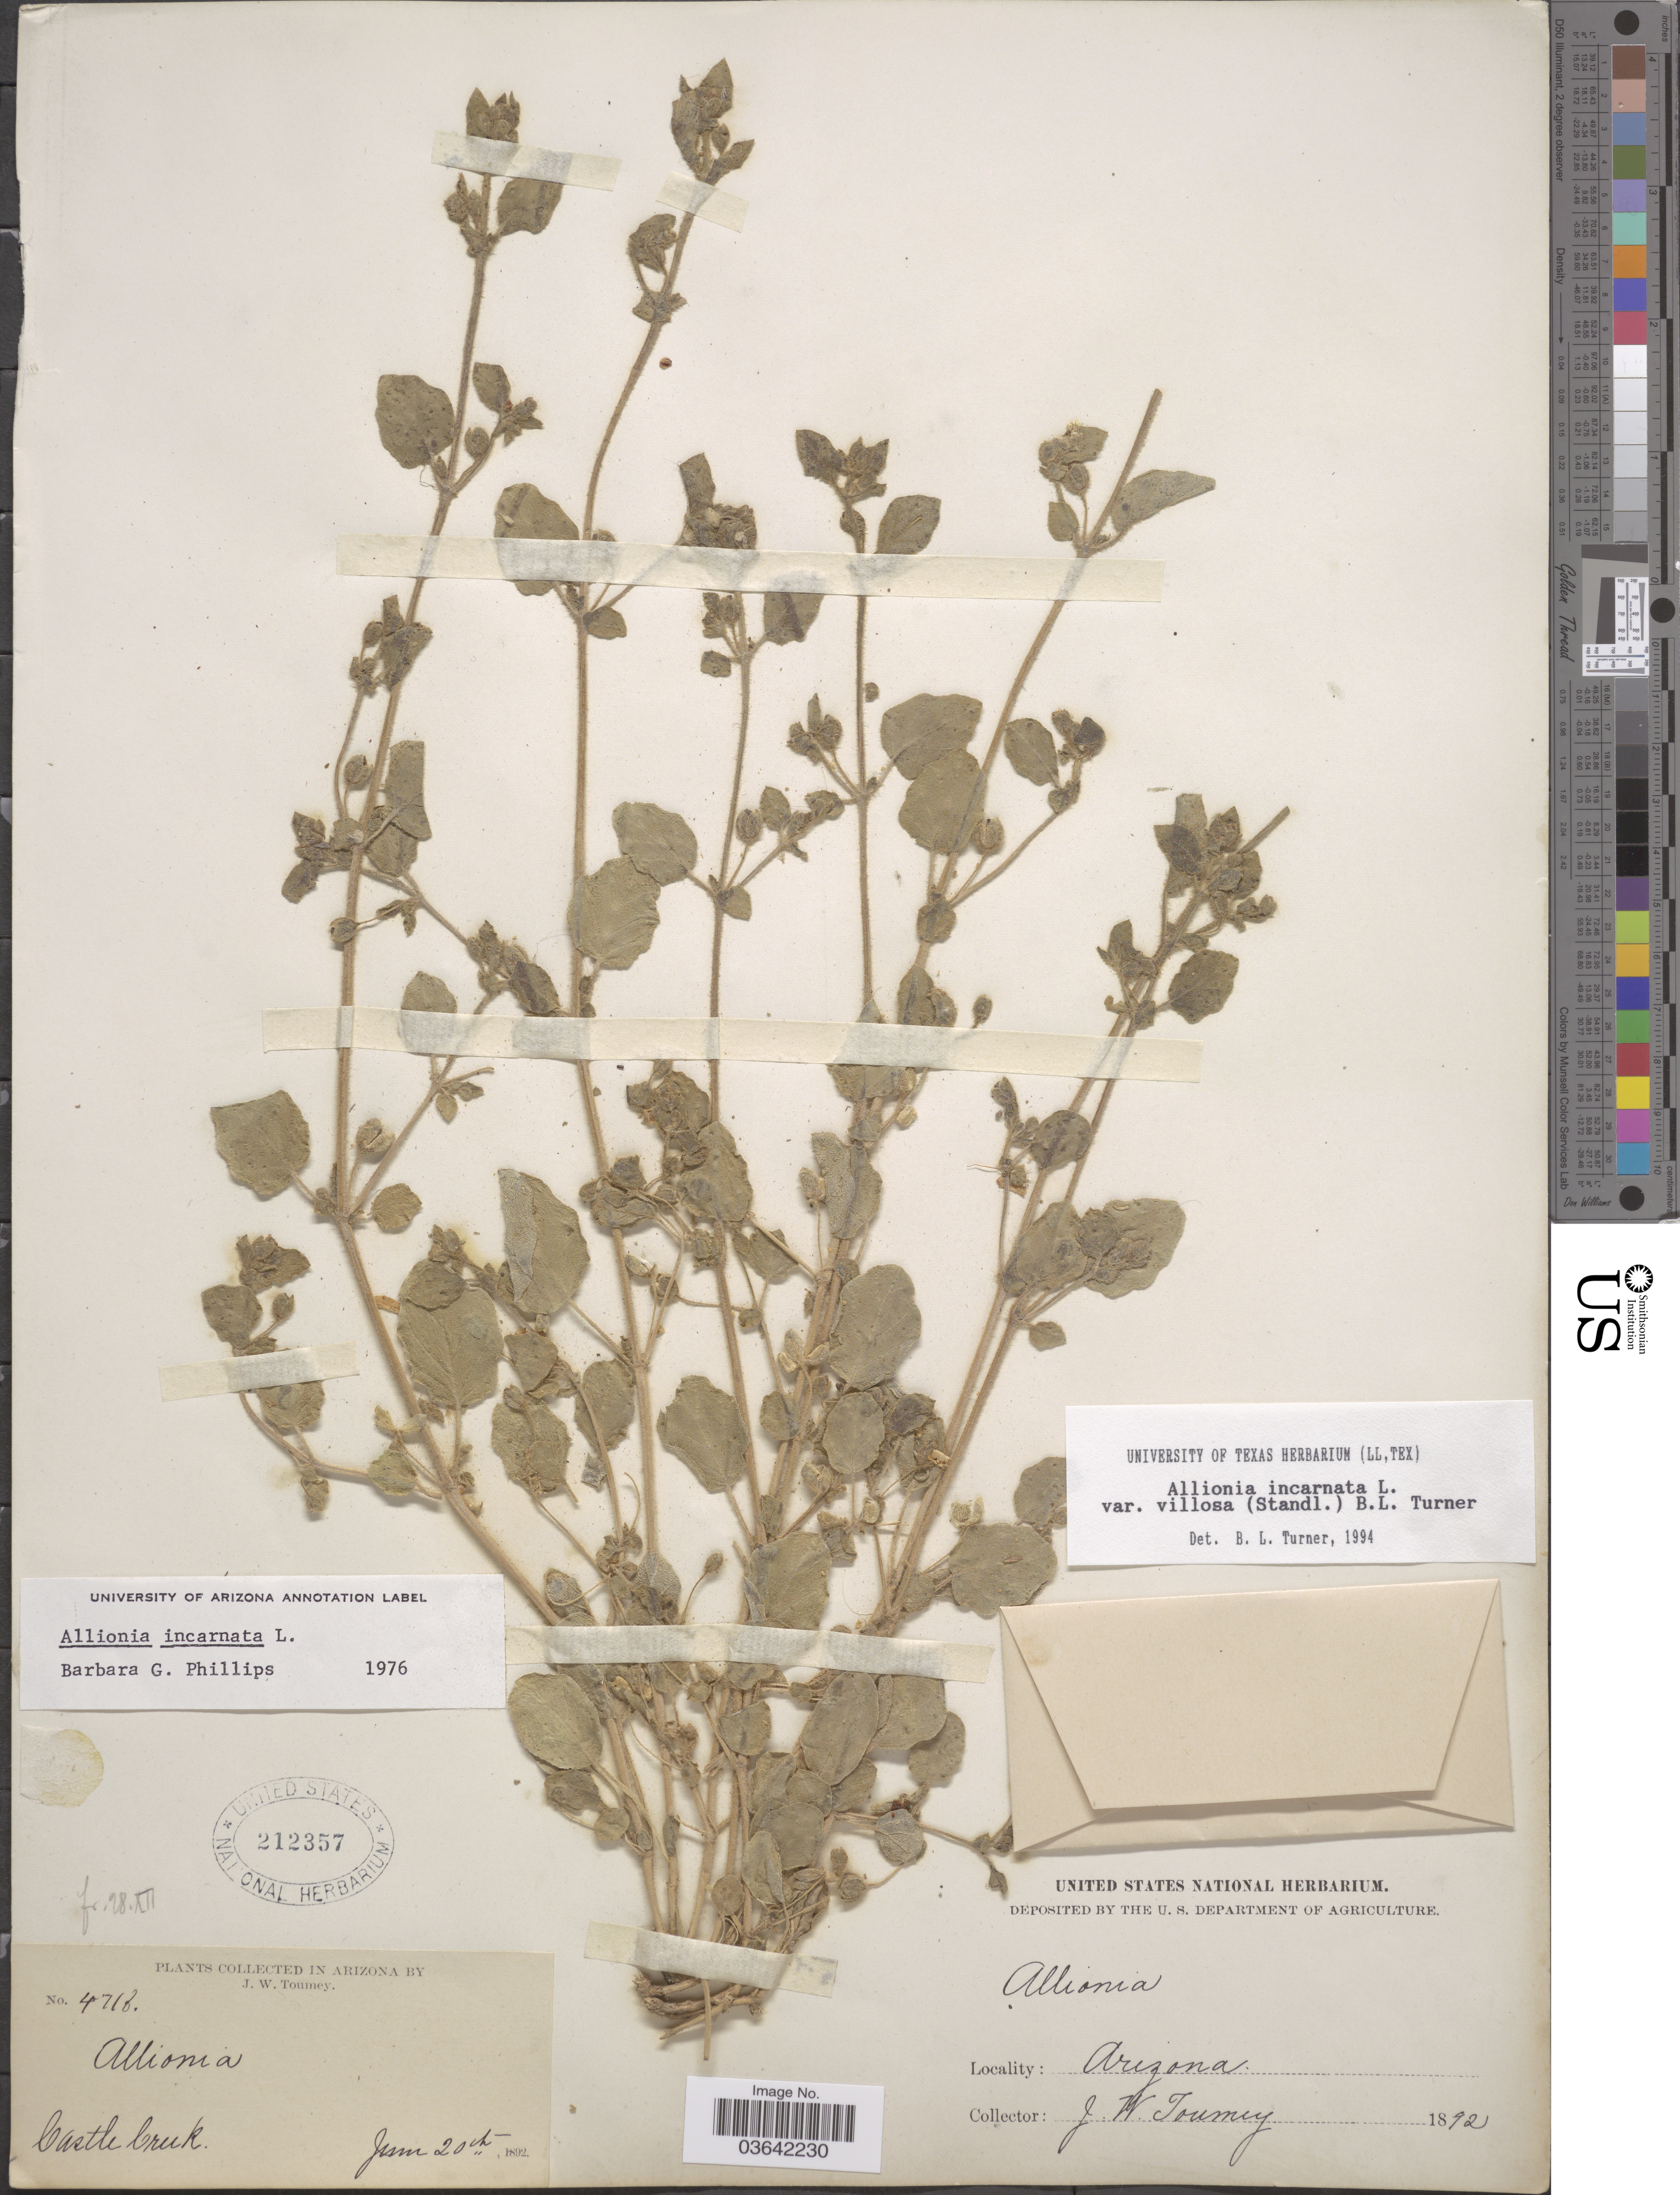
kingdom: Plantae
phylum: Tracheophyta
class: Magnoliopsida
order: Caryophyllales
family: Nyctaginaceae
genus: Allionia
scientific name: Allionia incarnata var. villosa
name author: (Standl.) B.L. Turner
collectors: J. W. Toumey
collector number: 4716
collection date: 1892-06-20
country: United States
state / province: Arizona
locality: Castle Creek.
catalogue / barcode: US 212357